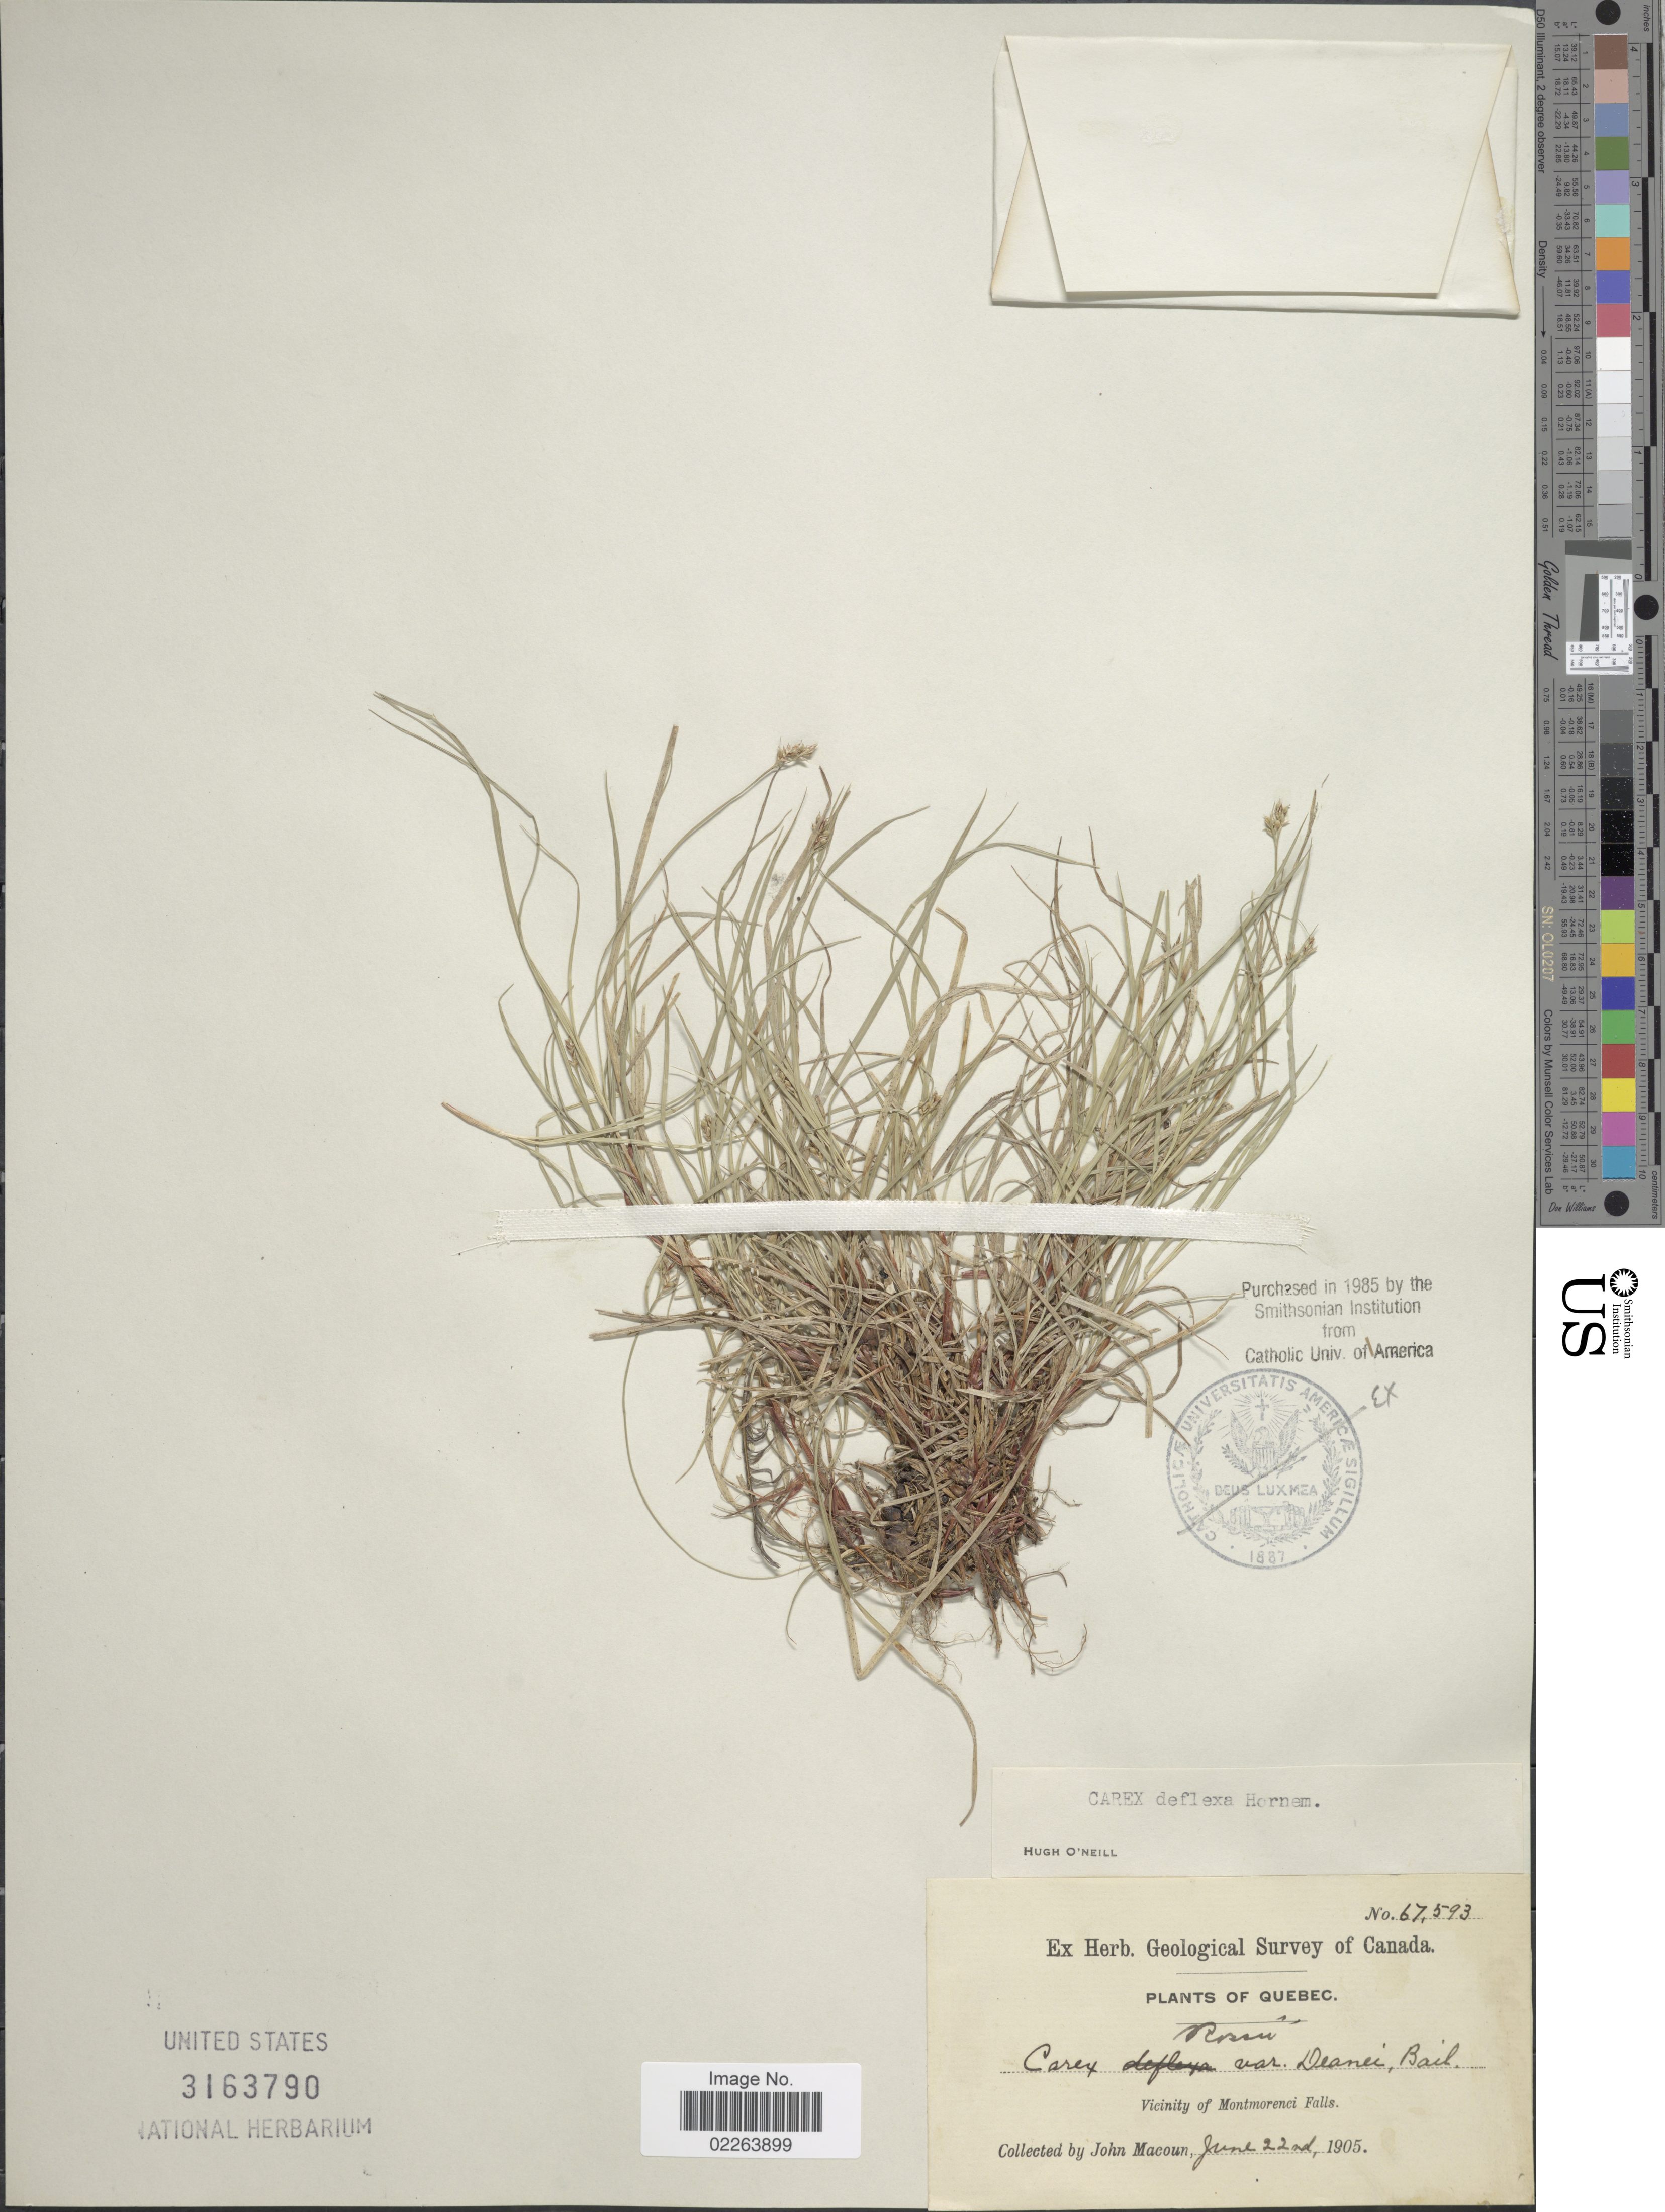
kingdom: Plantae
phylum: Tracheophyta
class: Liliopsida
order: Poales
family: Cyperaceae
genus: Carex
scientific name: Carex deflexa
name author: Hornem.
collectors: J. Macoun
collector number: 67593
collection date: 1905-06-22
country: Canada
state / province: Quebec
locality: Vicinity of Montmorenci Falls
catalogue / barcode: US 3163790